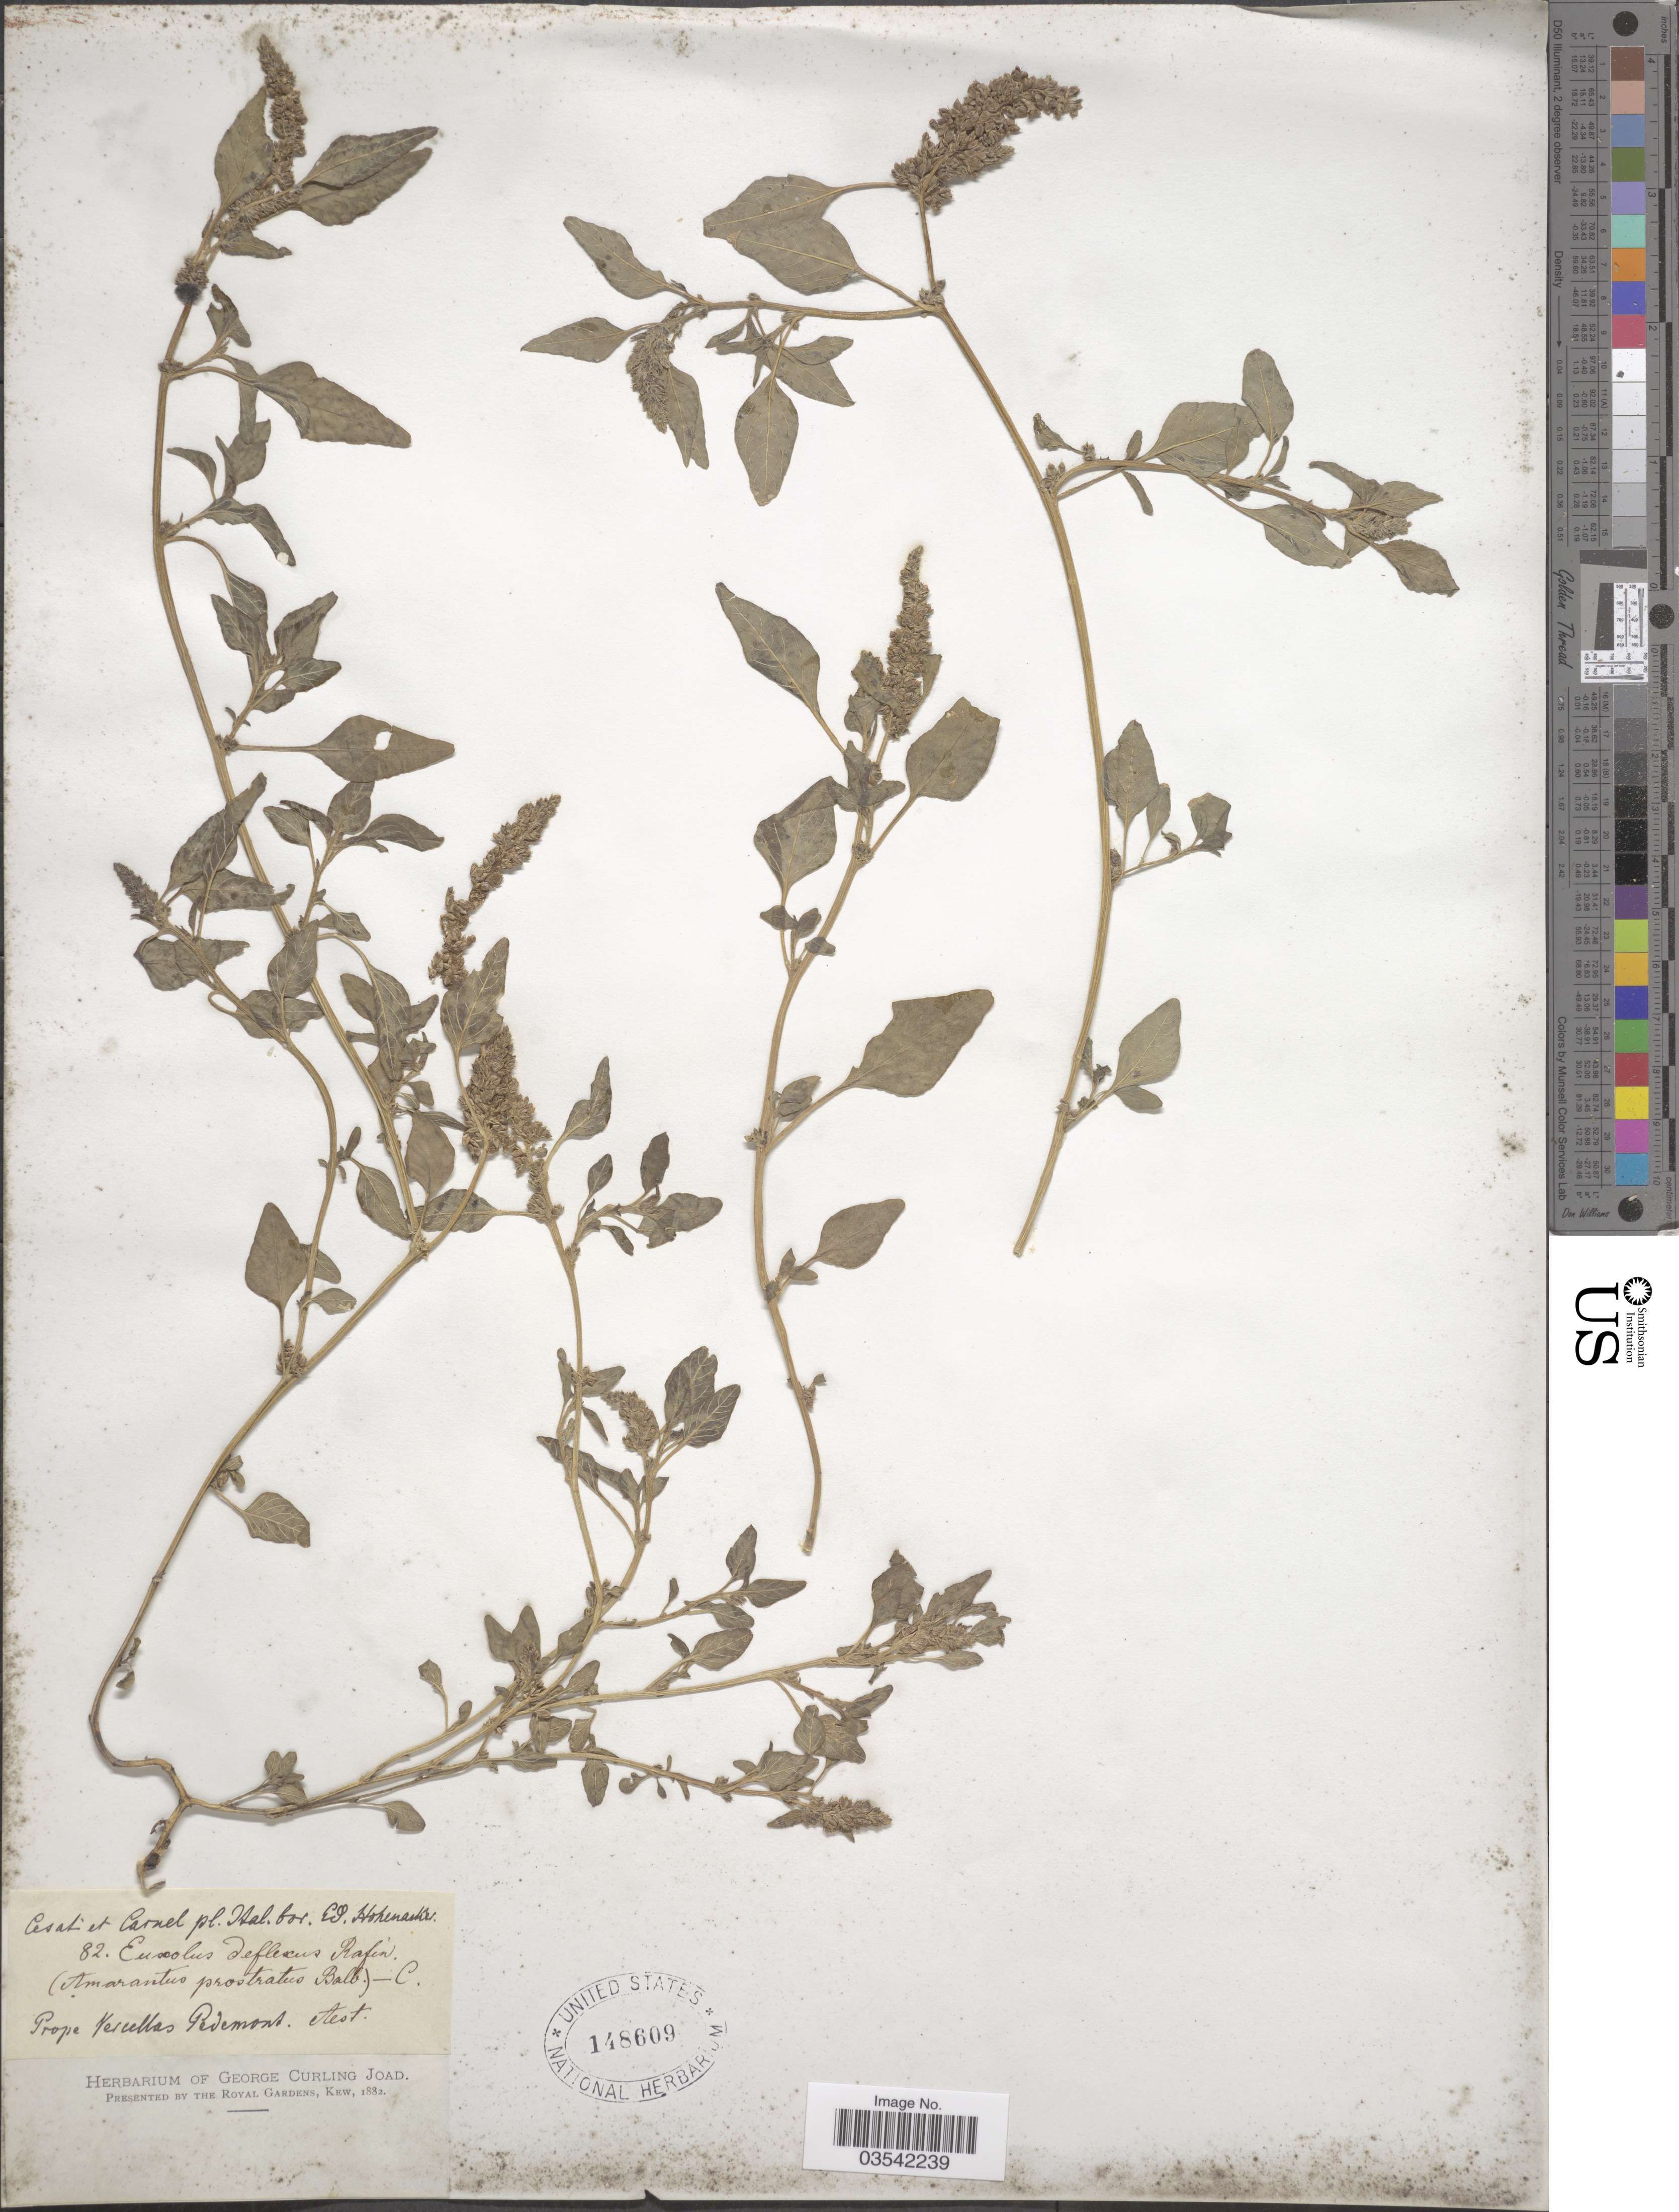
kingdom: Plantae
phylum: Tracheophyta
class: Magnoliopsida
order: Caryophyllales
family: Amaranthaceae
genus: Amaranthus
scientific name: Amaranthus deflexus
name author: L.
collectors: Cesati & Carnel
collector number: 82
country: Italy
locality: Ital. bor. Prope Vercellas Pedemont. etest [interpreted].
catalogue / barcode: US 148609